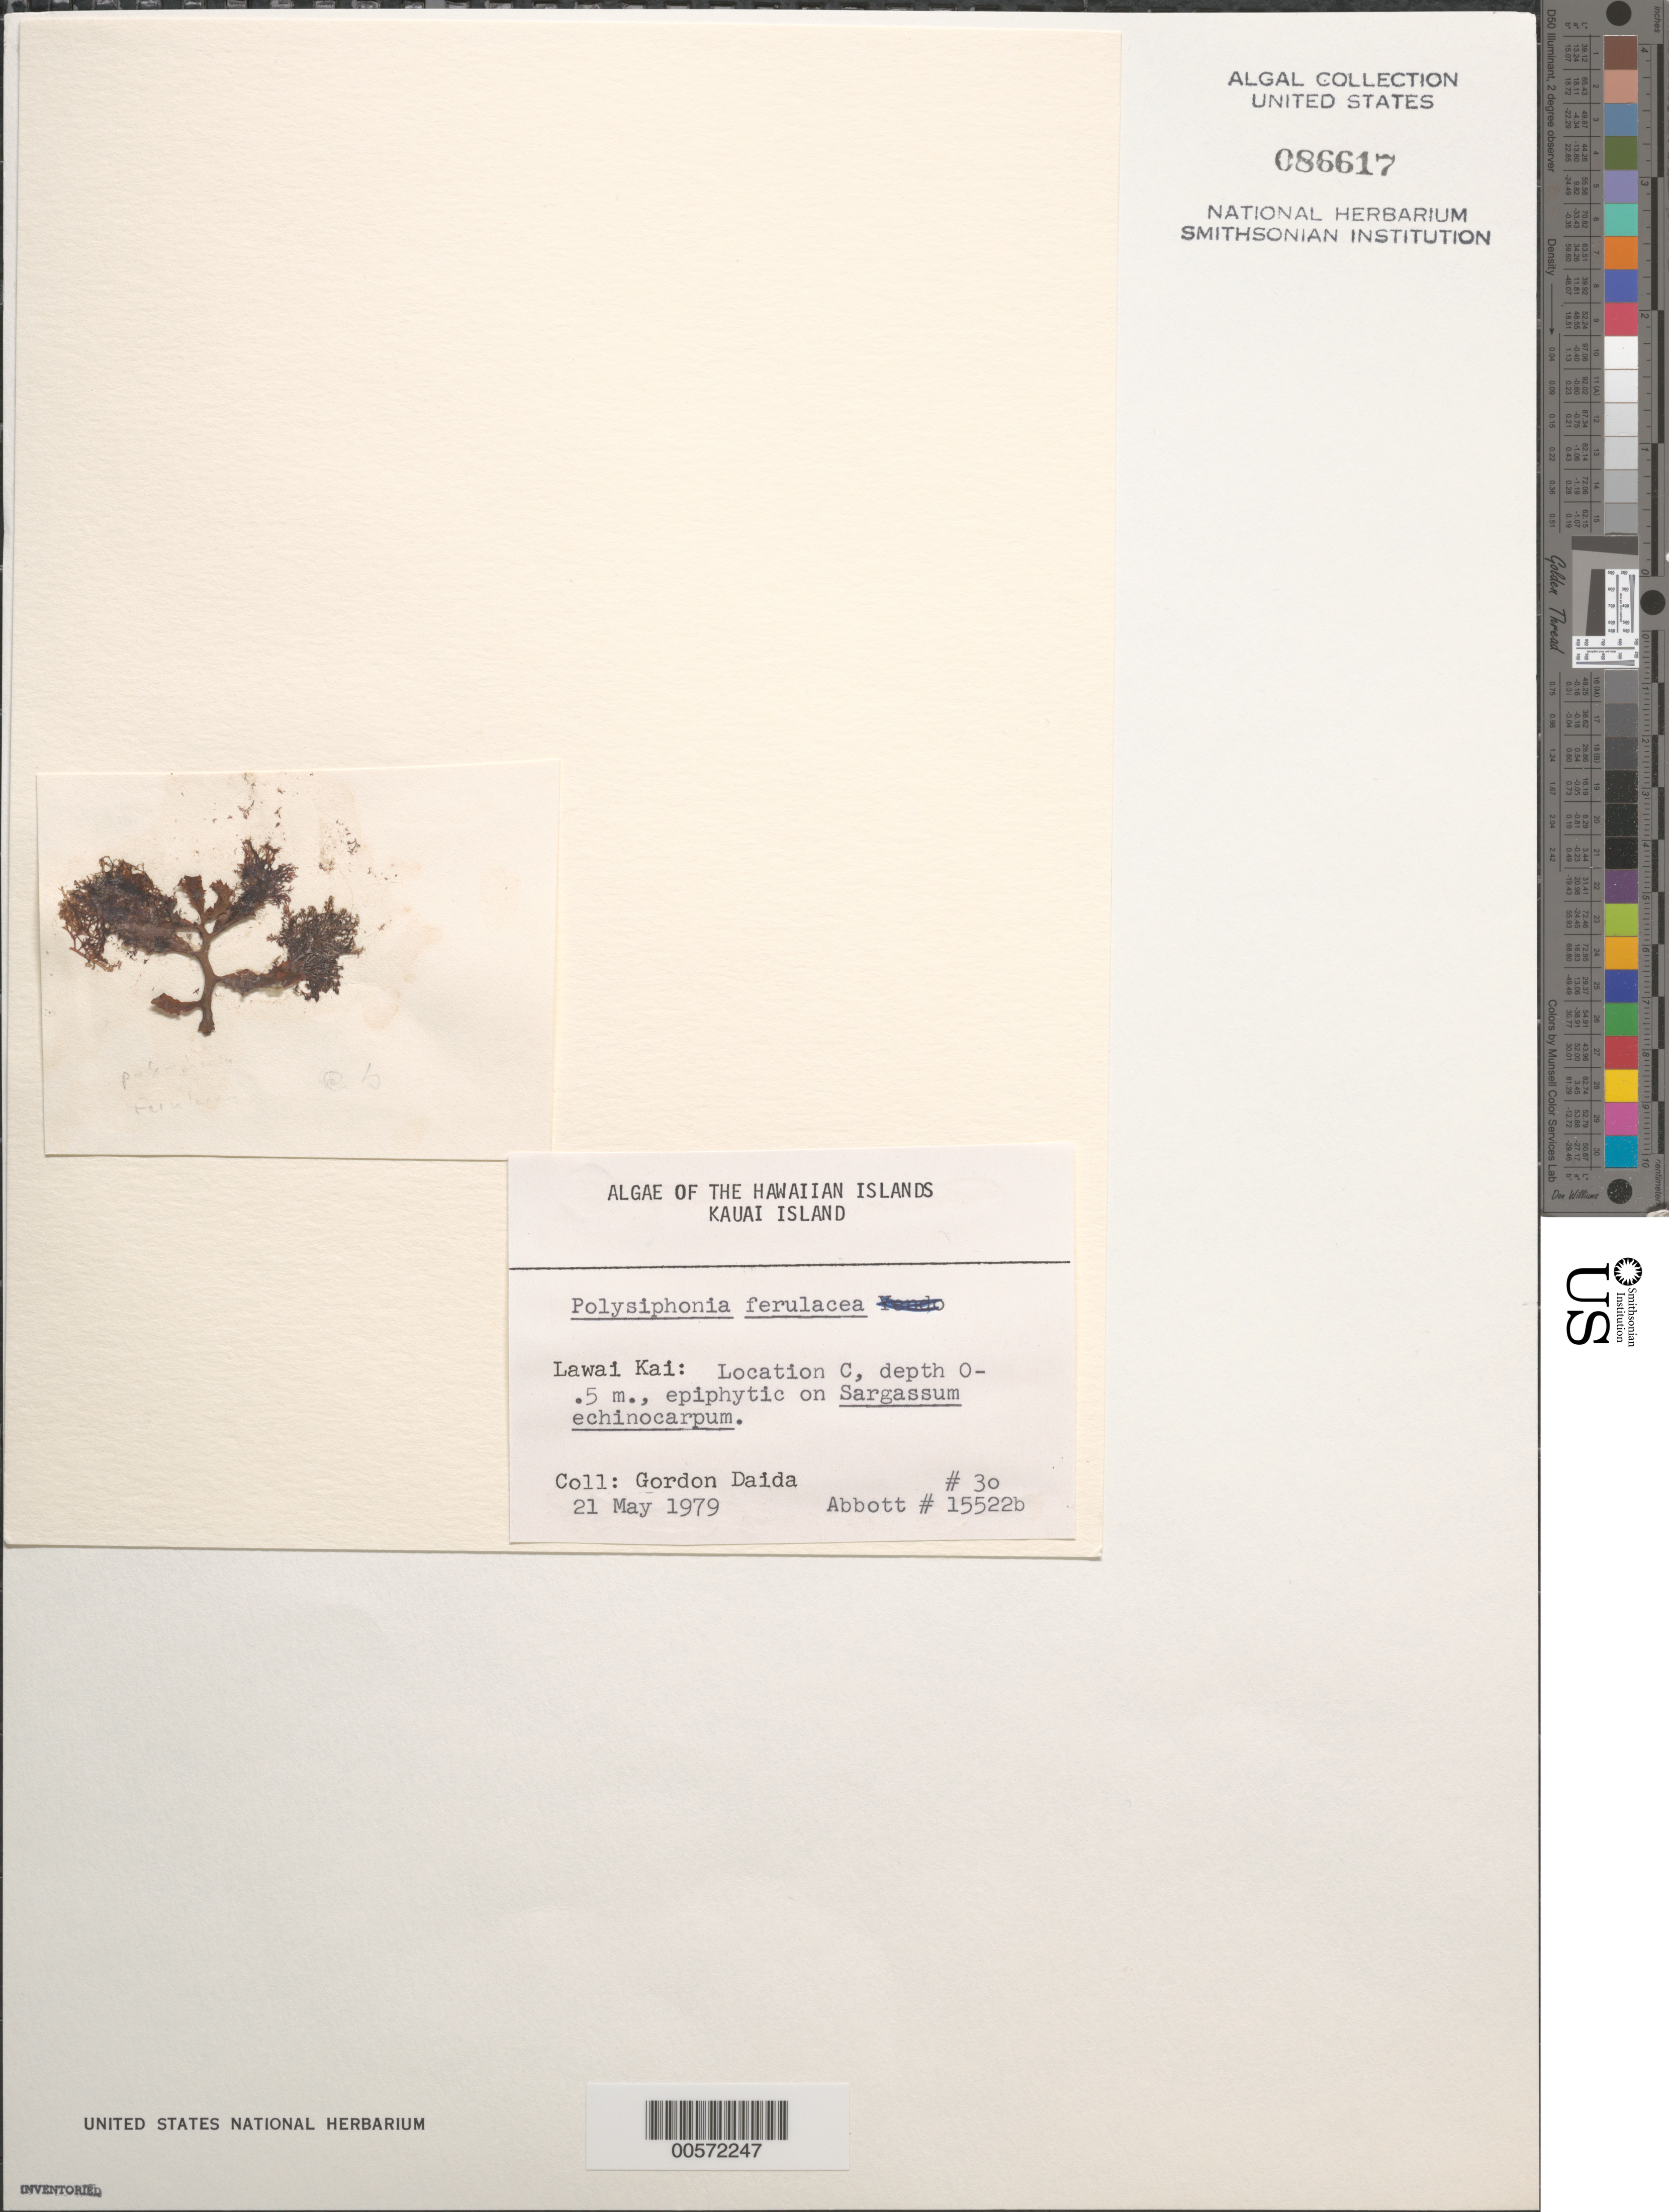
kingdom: Plantae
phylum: Rhodophyta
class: Florideophyceae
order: Ceramiales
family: Rhodomelaceae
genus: Melanothamnus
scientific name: Melanothamnus ferulaceus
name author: (Suhr ex J. Agardh) Diaz-Tapia & Maggs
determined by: Algae name updating Project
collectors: G. Daida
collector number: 30 & IAA 15522B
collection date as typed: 21 May 1979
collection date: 1979-05-21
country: United States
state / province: Hawaii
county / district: Kauai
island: Kaua'i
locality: Lawai Kai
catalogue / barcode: US 86617